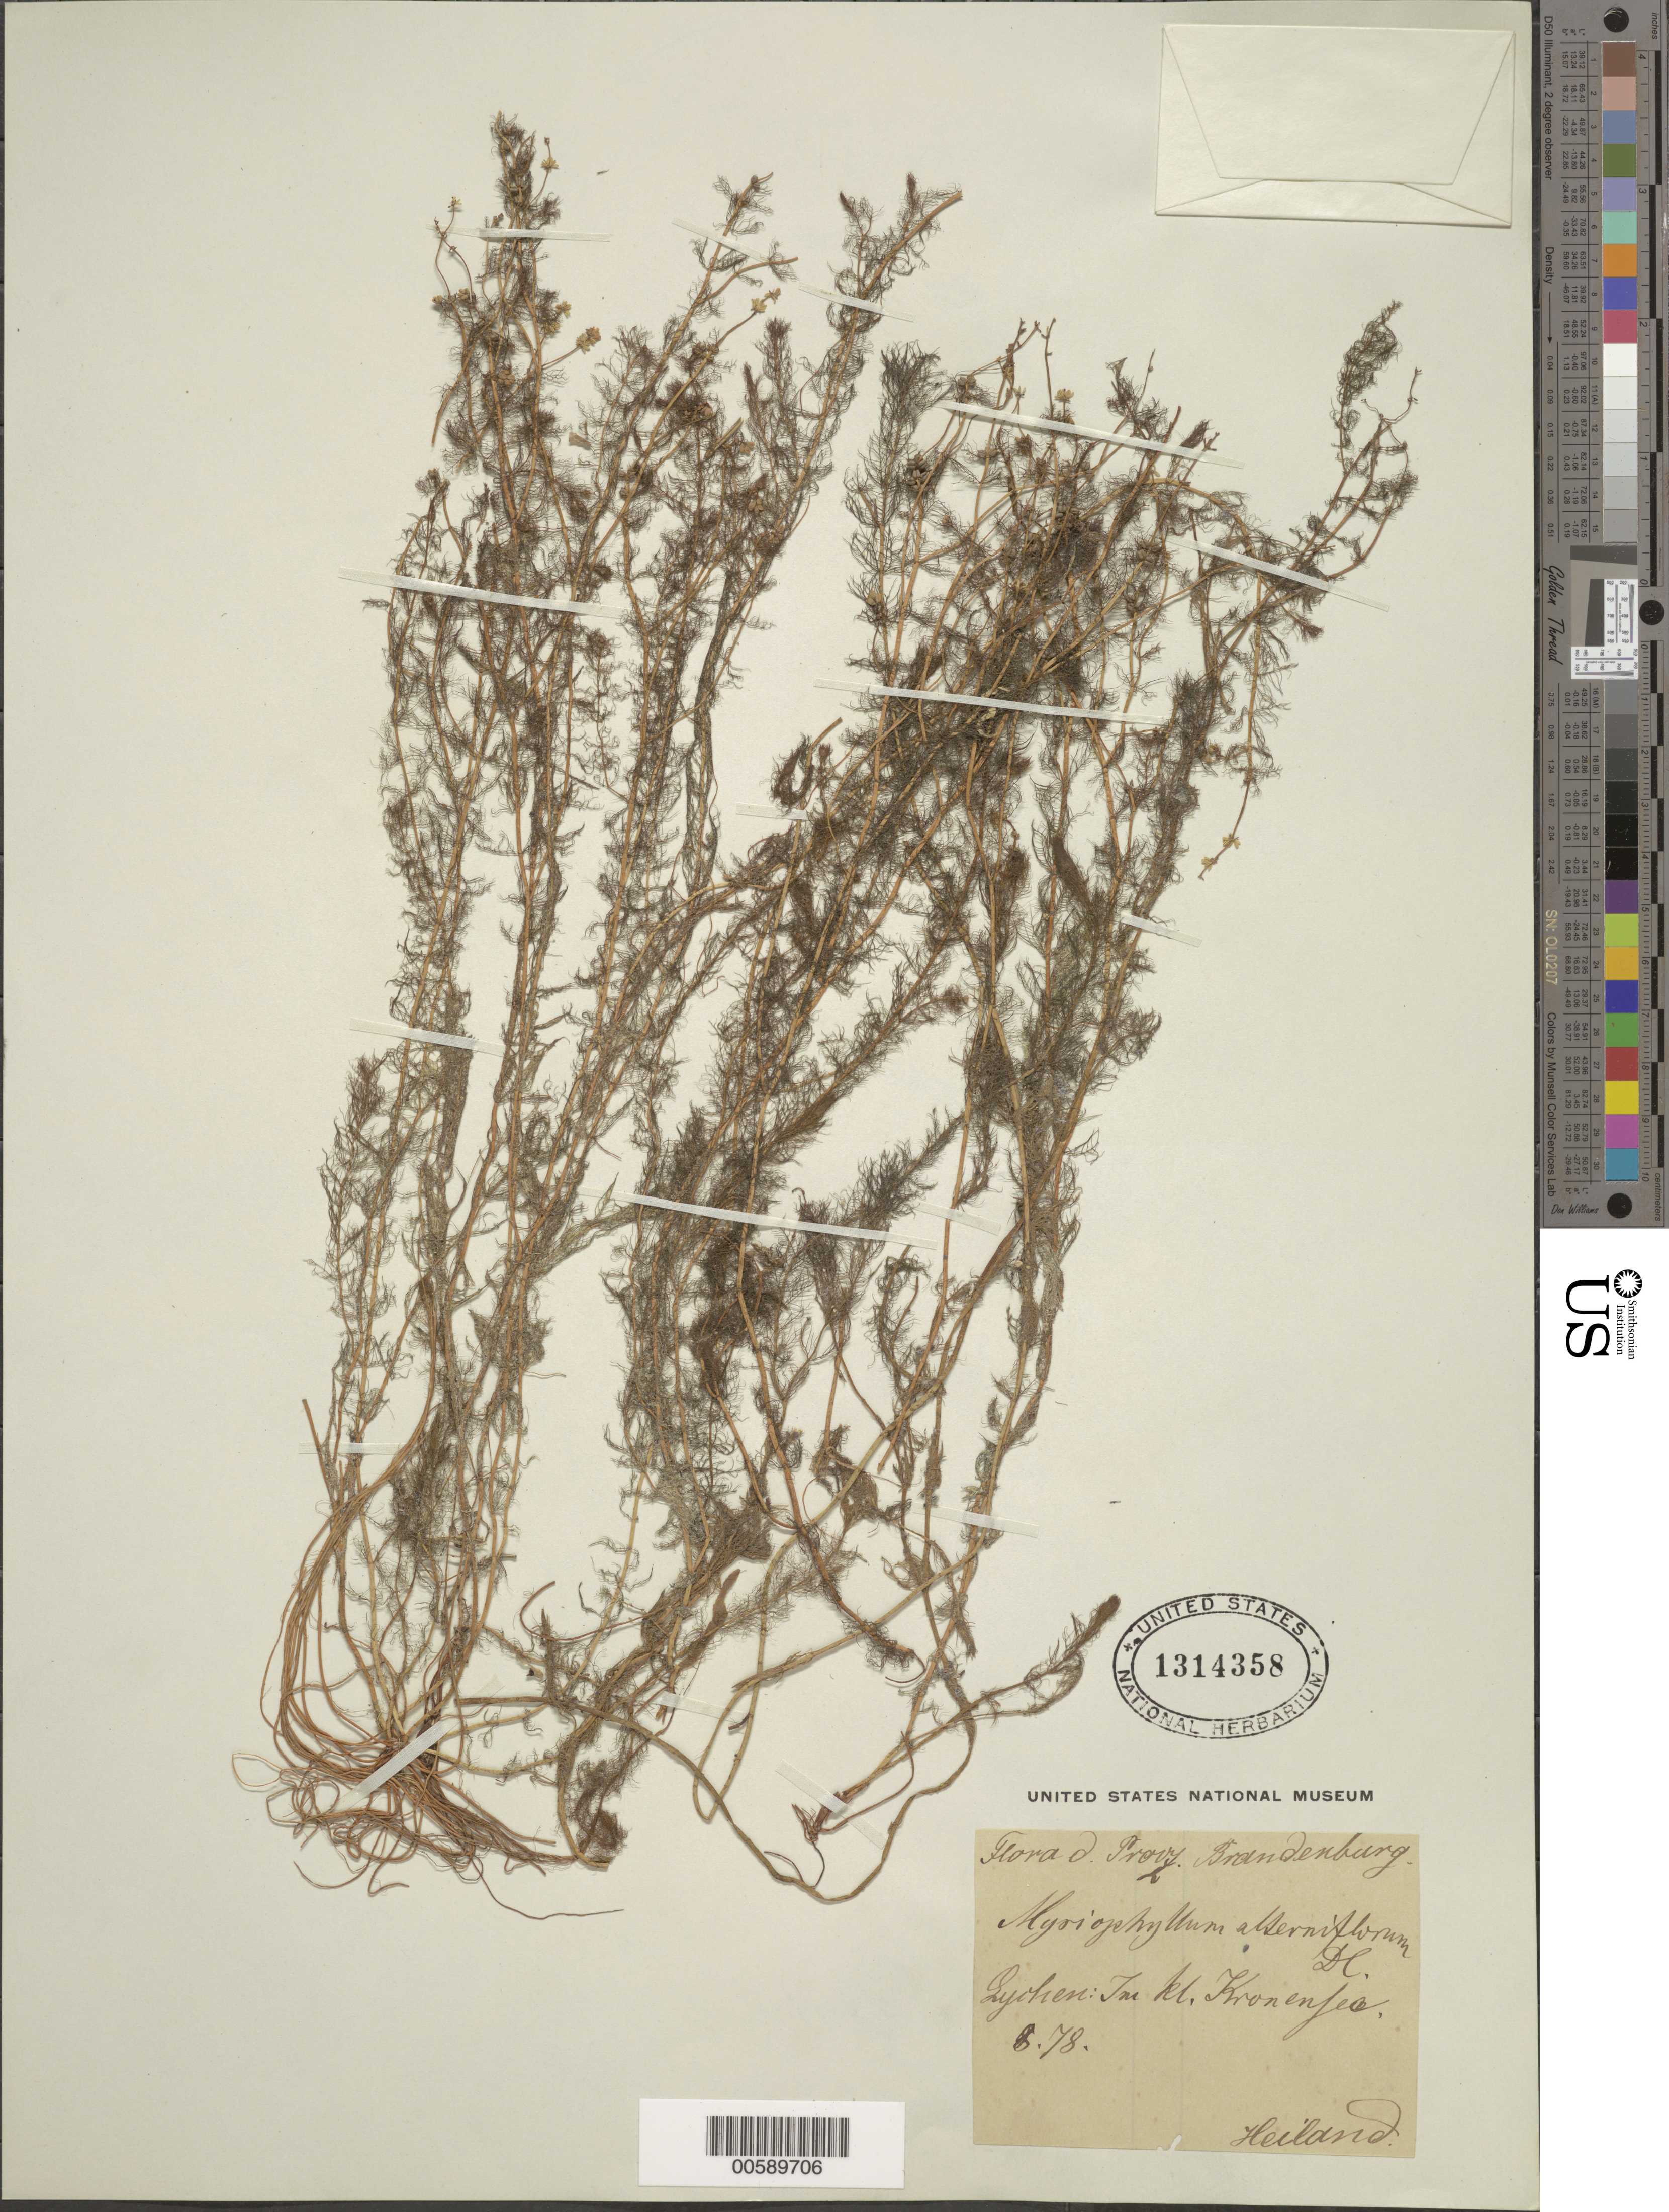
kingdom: Plantae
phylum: Tracheophyta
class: Magnoliopsida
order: Saxifragales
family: Haloragaceae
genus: Myriophyllum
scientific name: Myriophyllum alterniflorum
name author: DC.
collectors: -. Heiland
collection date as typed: Aug 1878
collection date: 1878-08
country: Germany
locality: Brandenburg; "West Germany"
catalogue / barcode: US 1314358